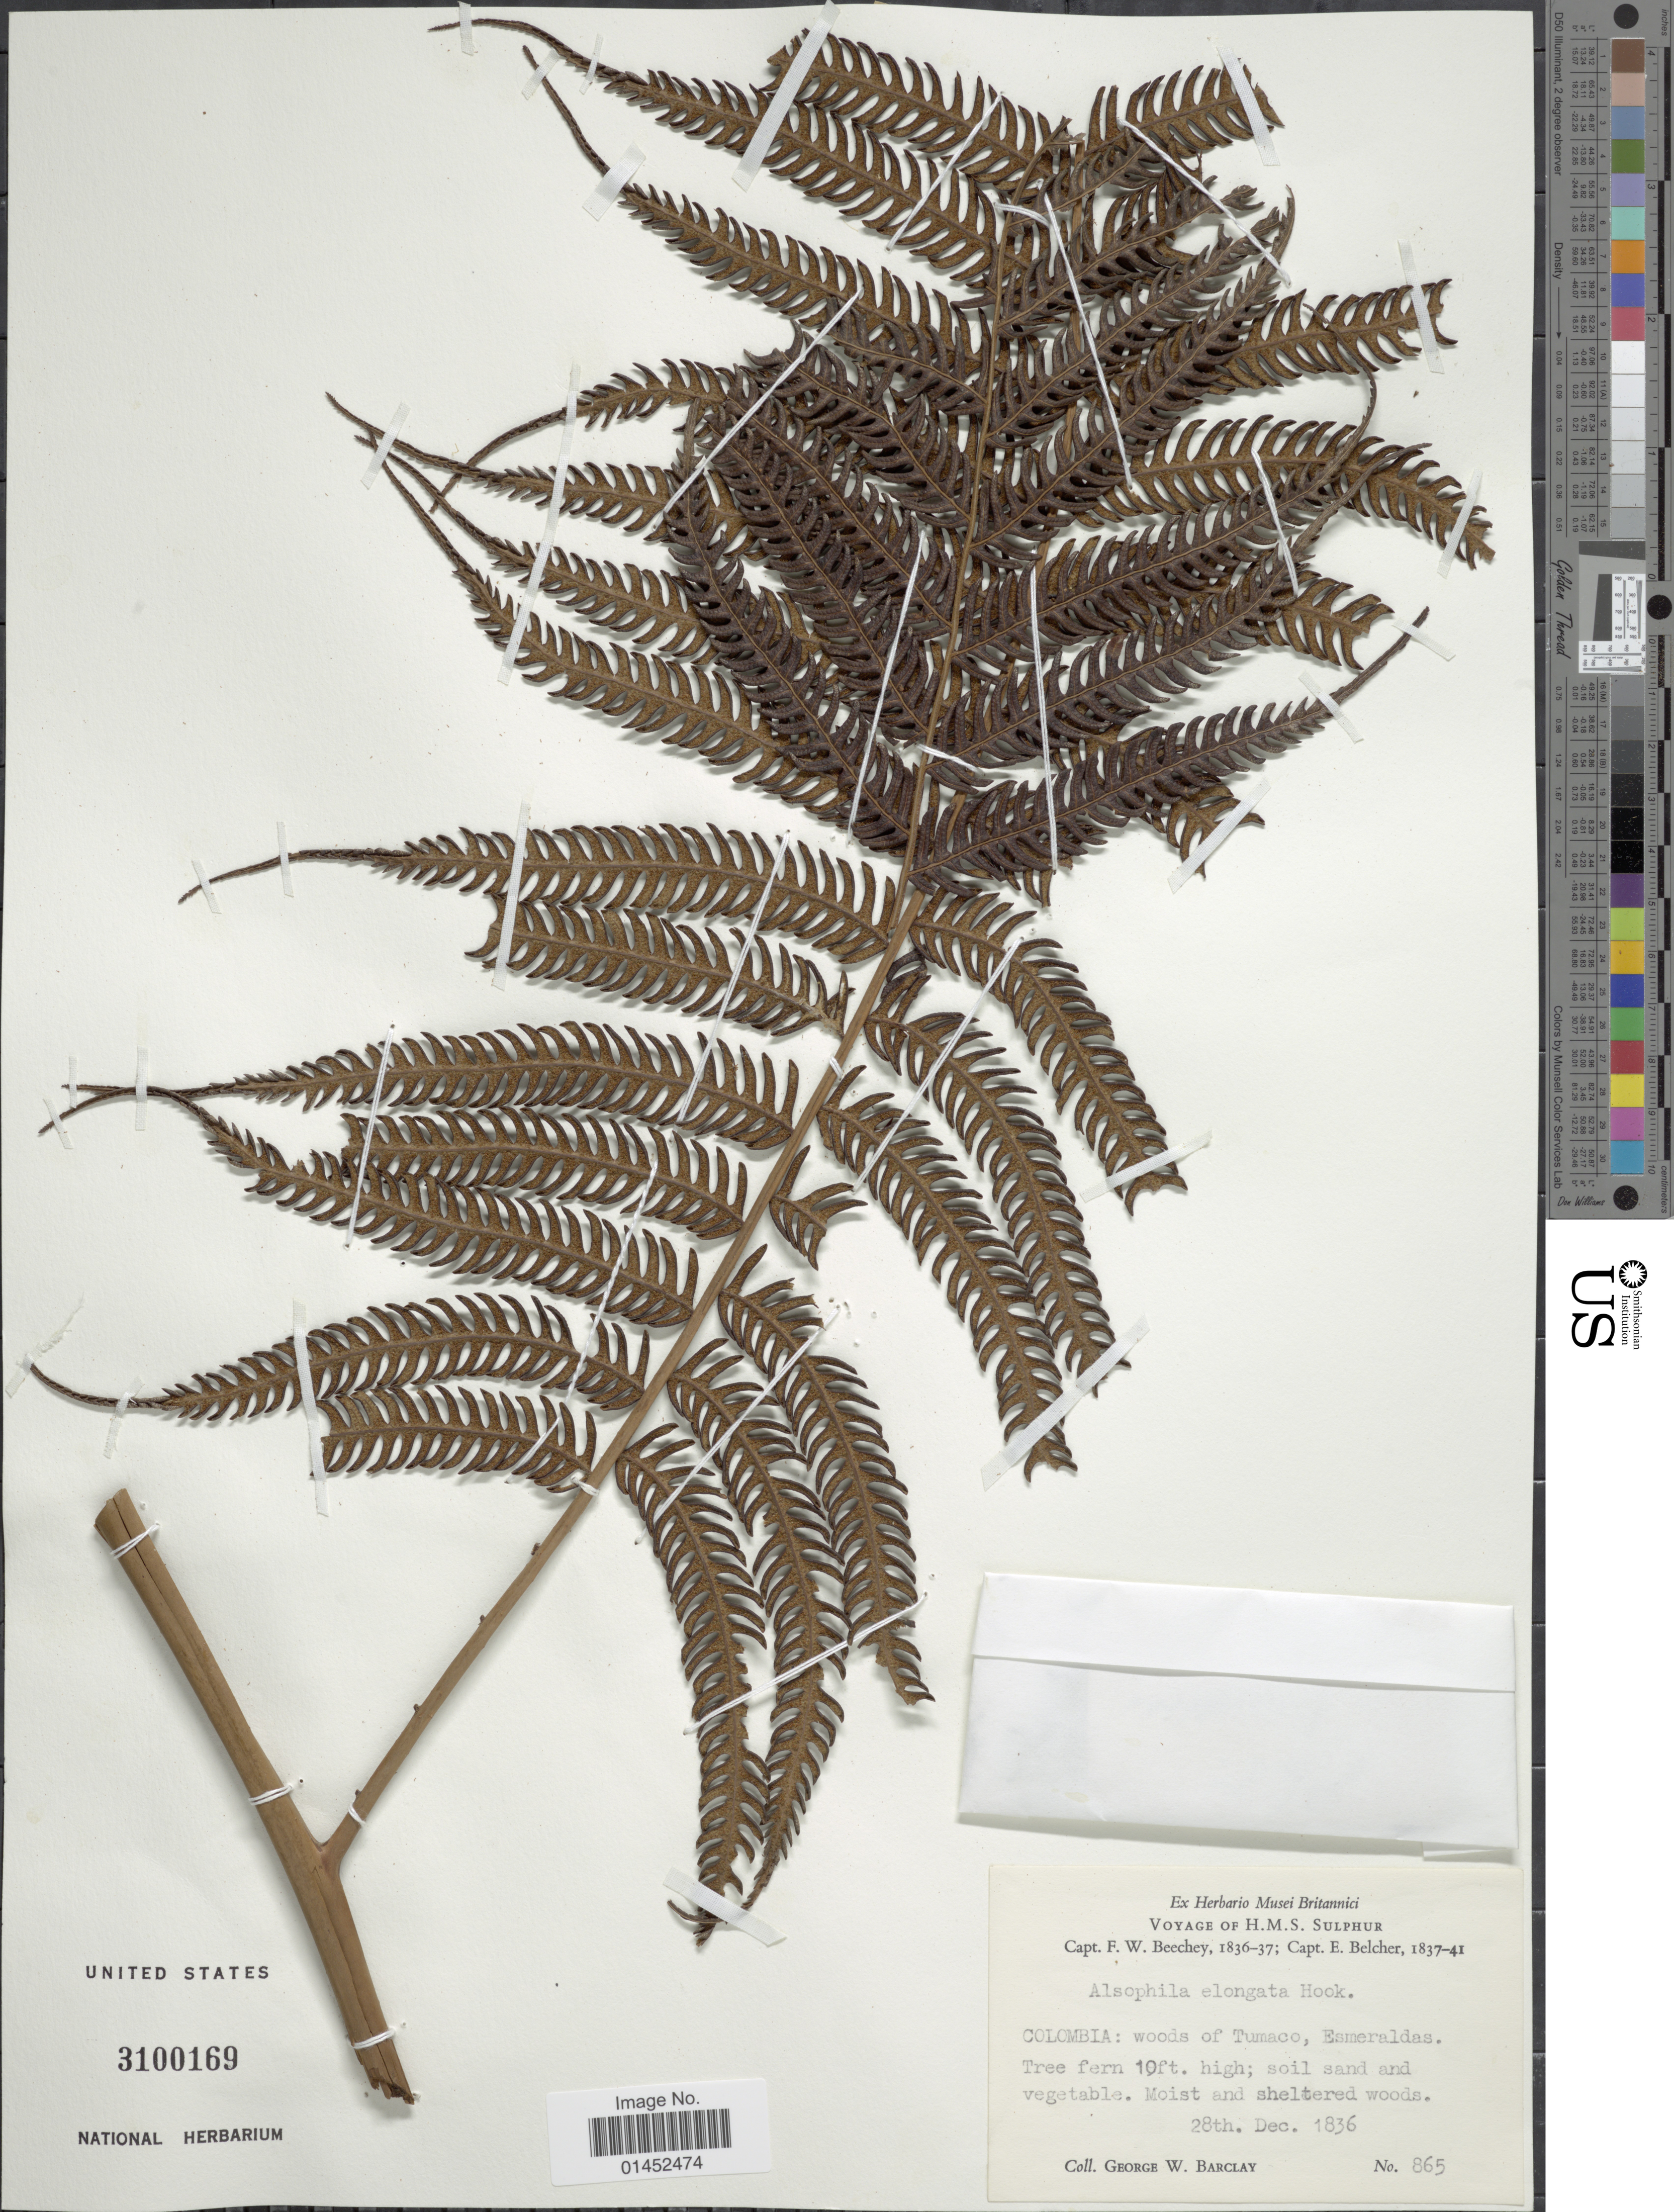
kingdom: Plantae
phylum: Tracheophyta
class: Polypodiopsida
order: Cyatheales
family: Cyatheaceae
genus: Cyathea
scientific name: Cyathea poeppigii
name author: (Hook.) Domin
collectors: G. W. Barclay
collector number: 865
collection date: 1836-12-28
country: Colombia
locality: Woods of Tumaco, Esmeraldas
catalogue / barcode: US 3100169